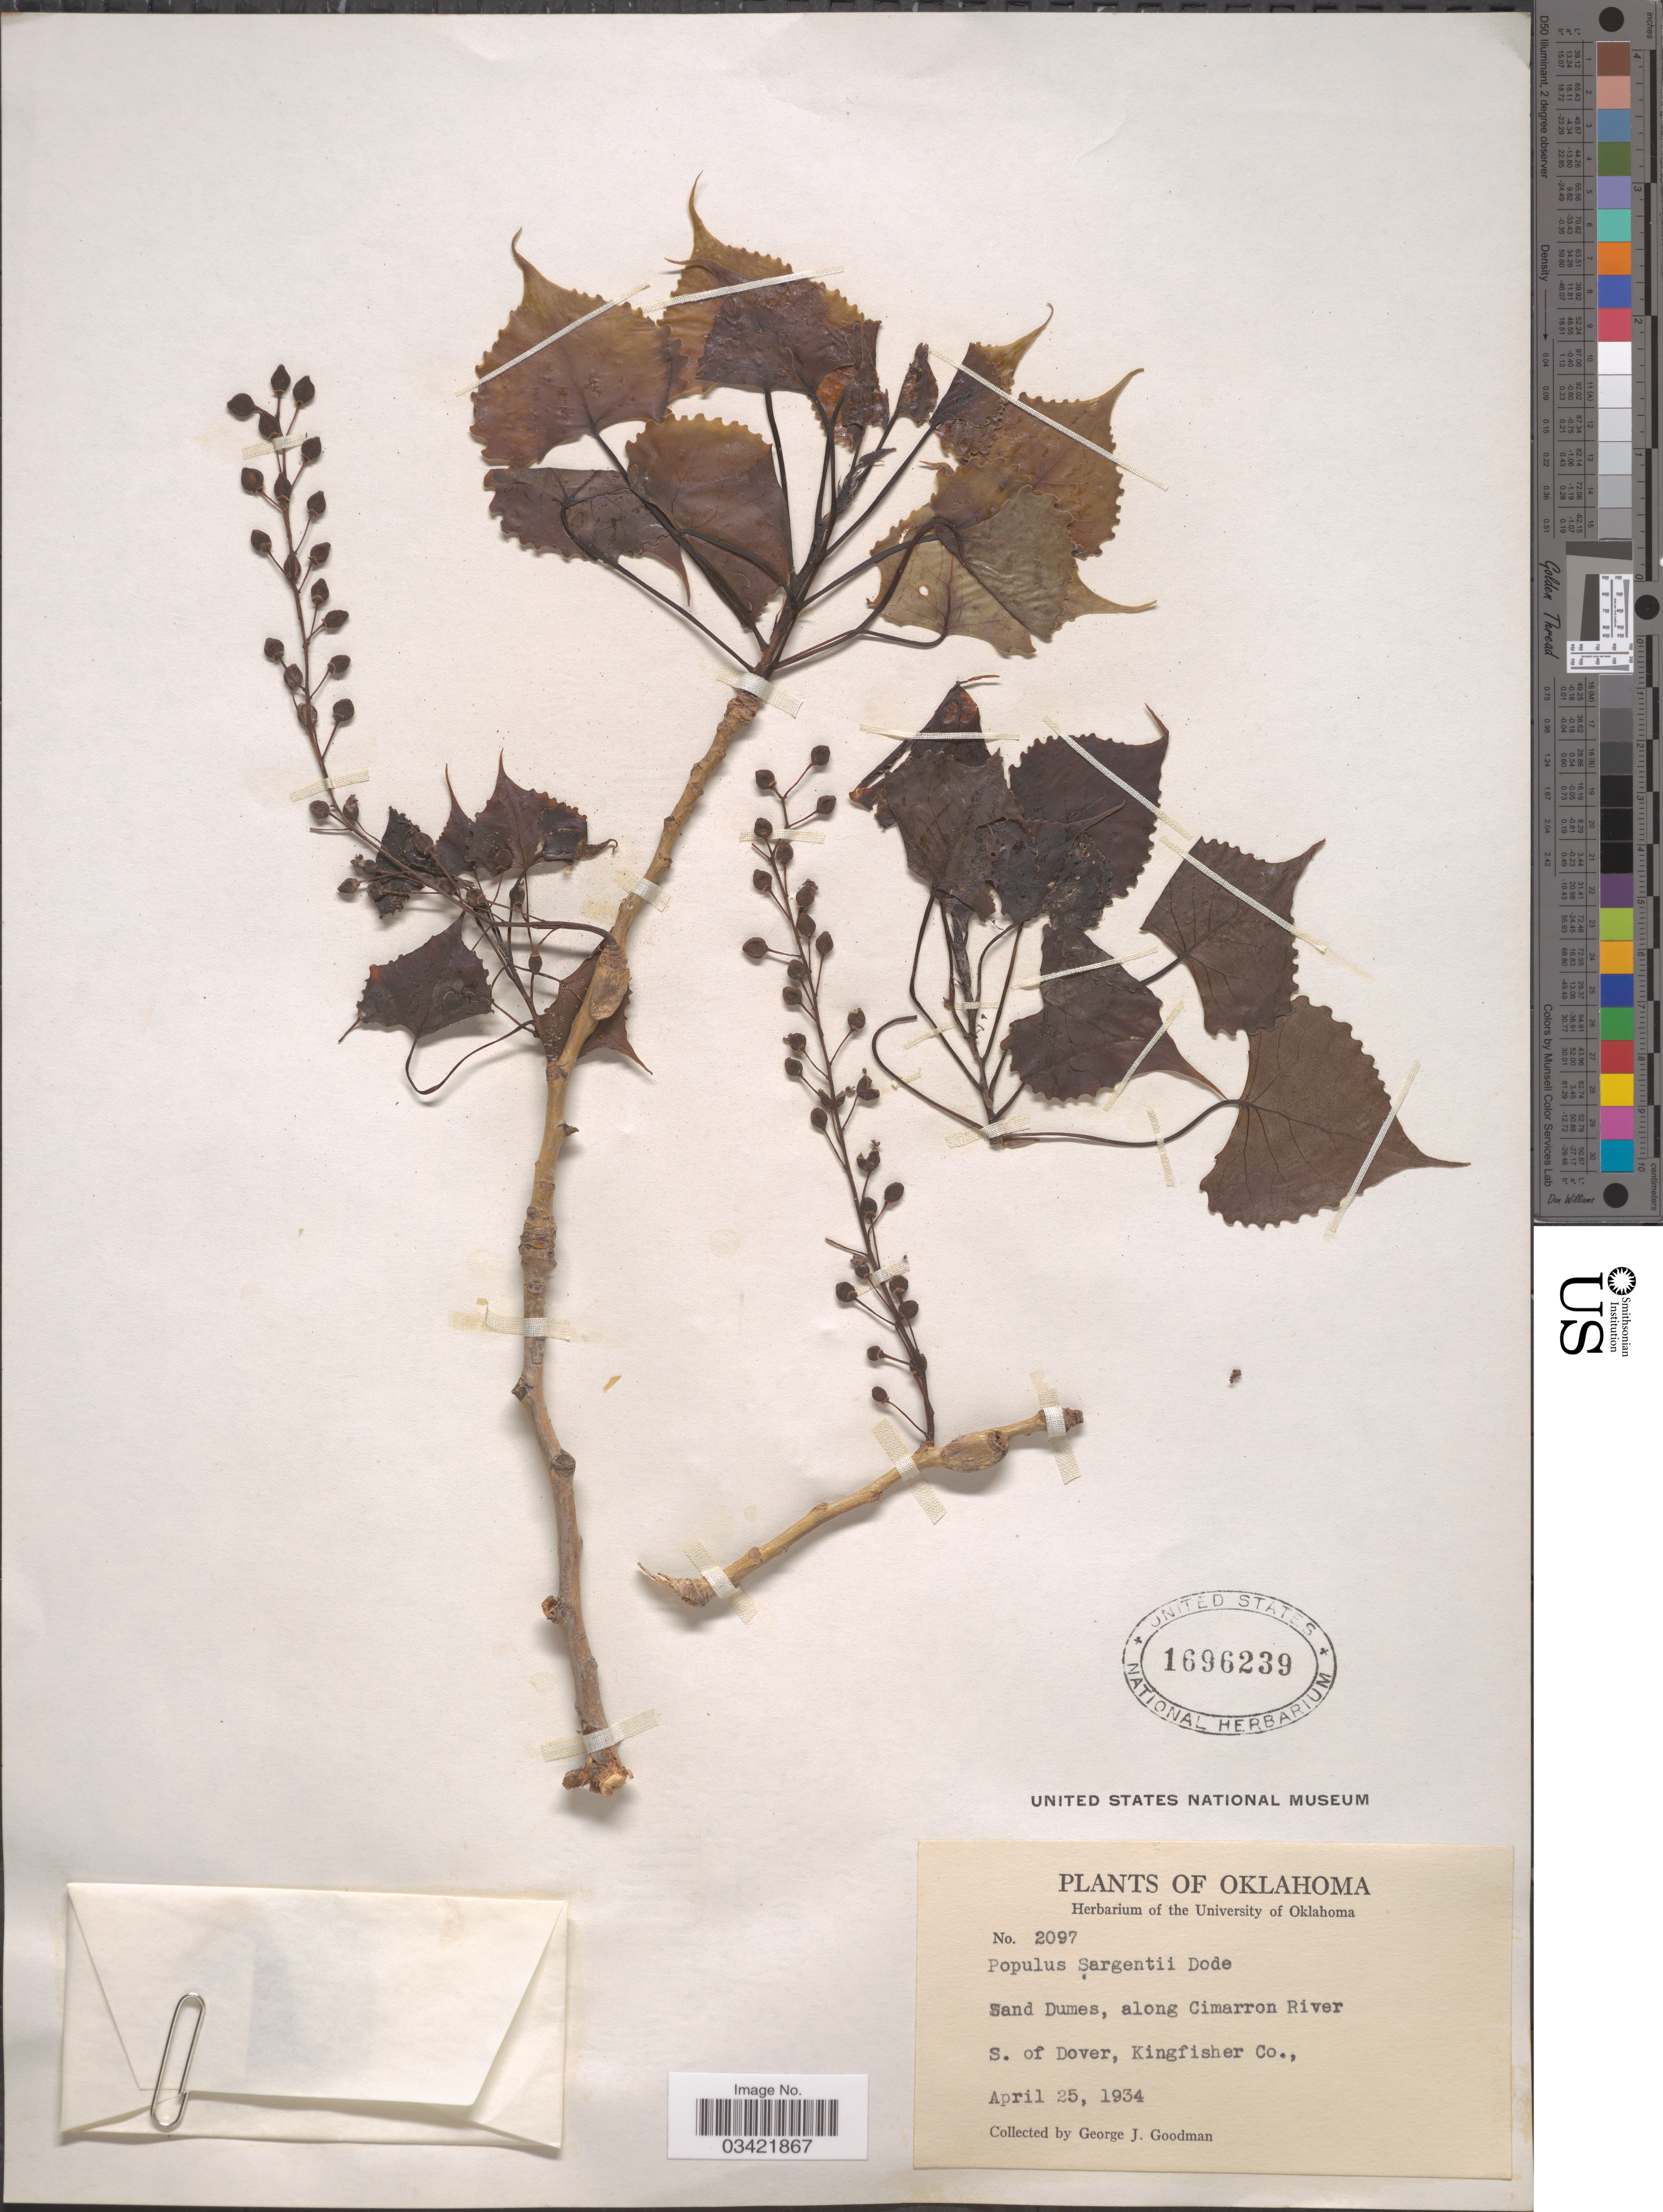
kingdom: Plantae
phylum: Tracheophyta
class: Magnoliopsida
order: Malpighiales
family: Salicaceae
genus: Populus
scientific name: Populus deltoides subsp. monilifera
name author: (Aiton) Eckenw.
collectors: G. J. Goodman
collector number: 2097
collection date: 1934-04-25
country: United States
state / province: Oklahoma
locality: Sand Dumes, along Cimarron River S. of Dover, Kingfisher Co.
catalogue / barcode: US 1696239